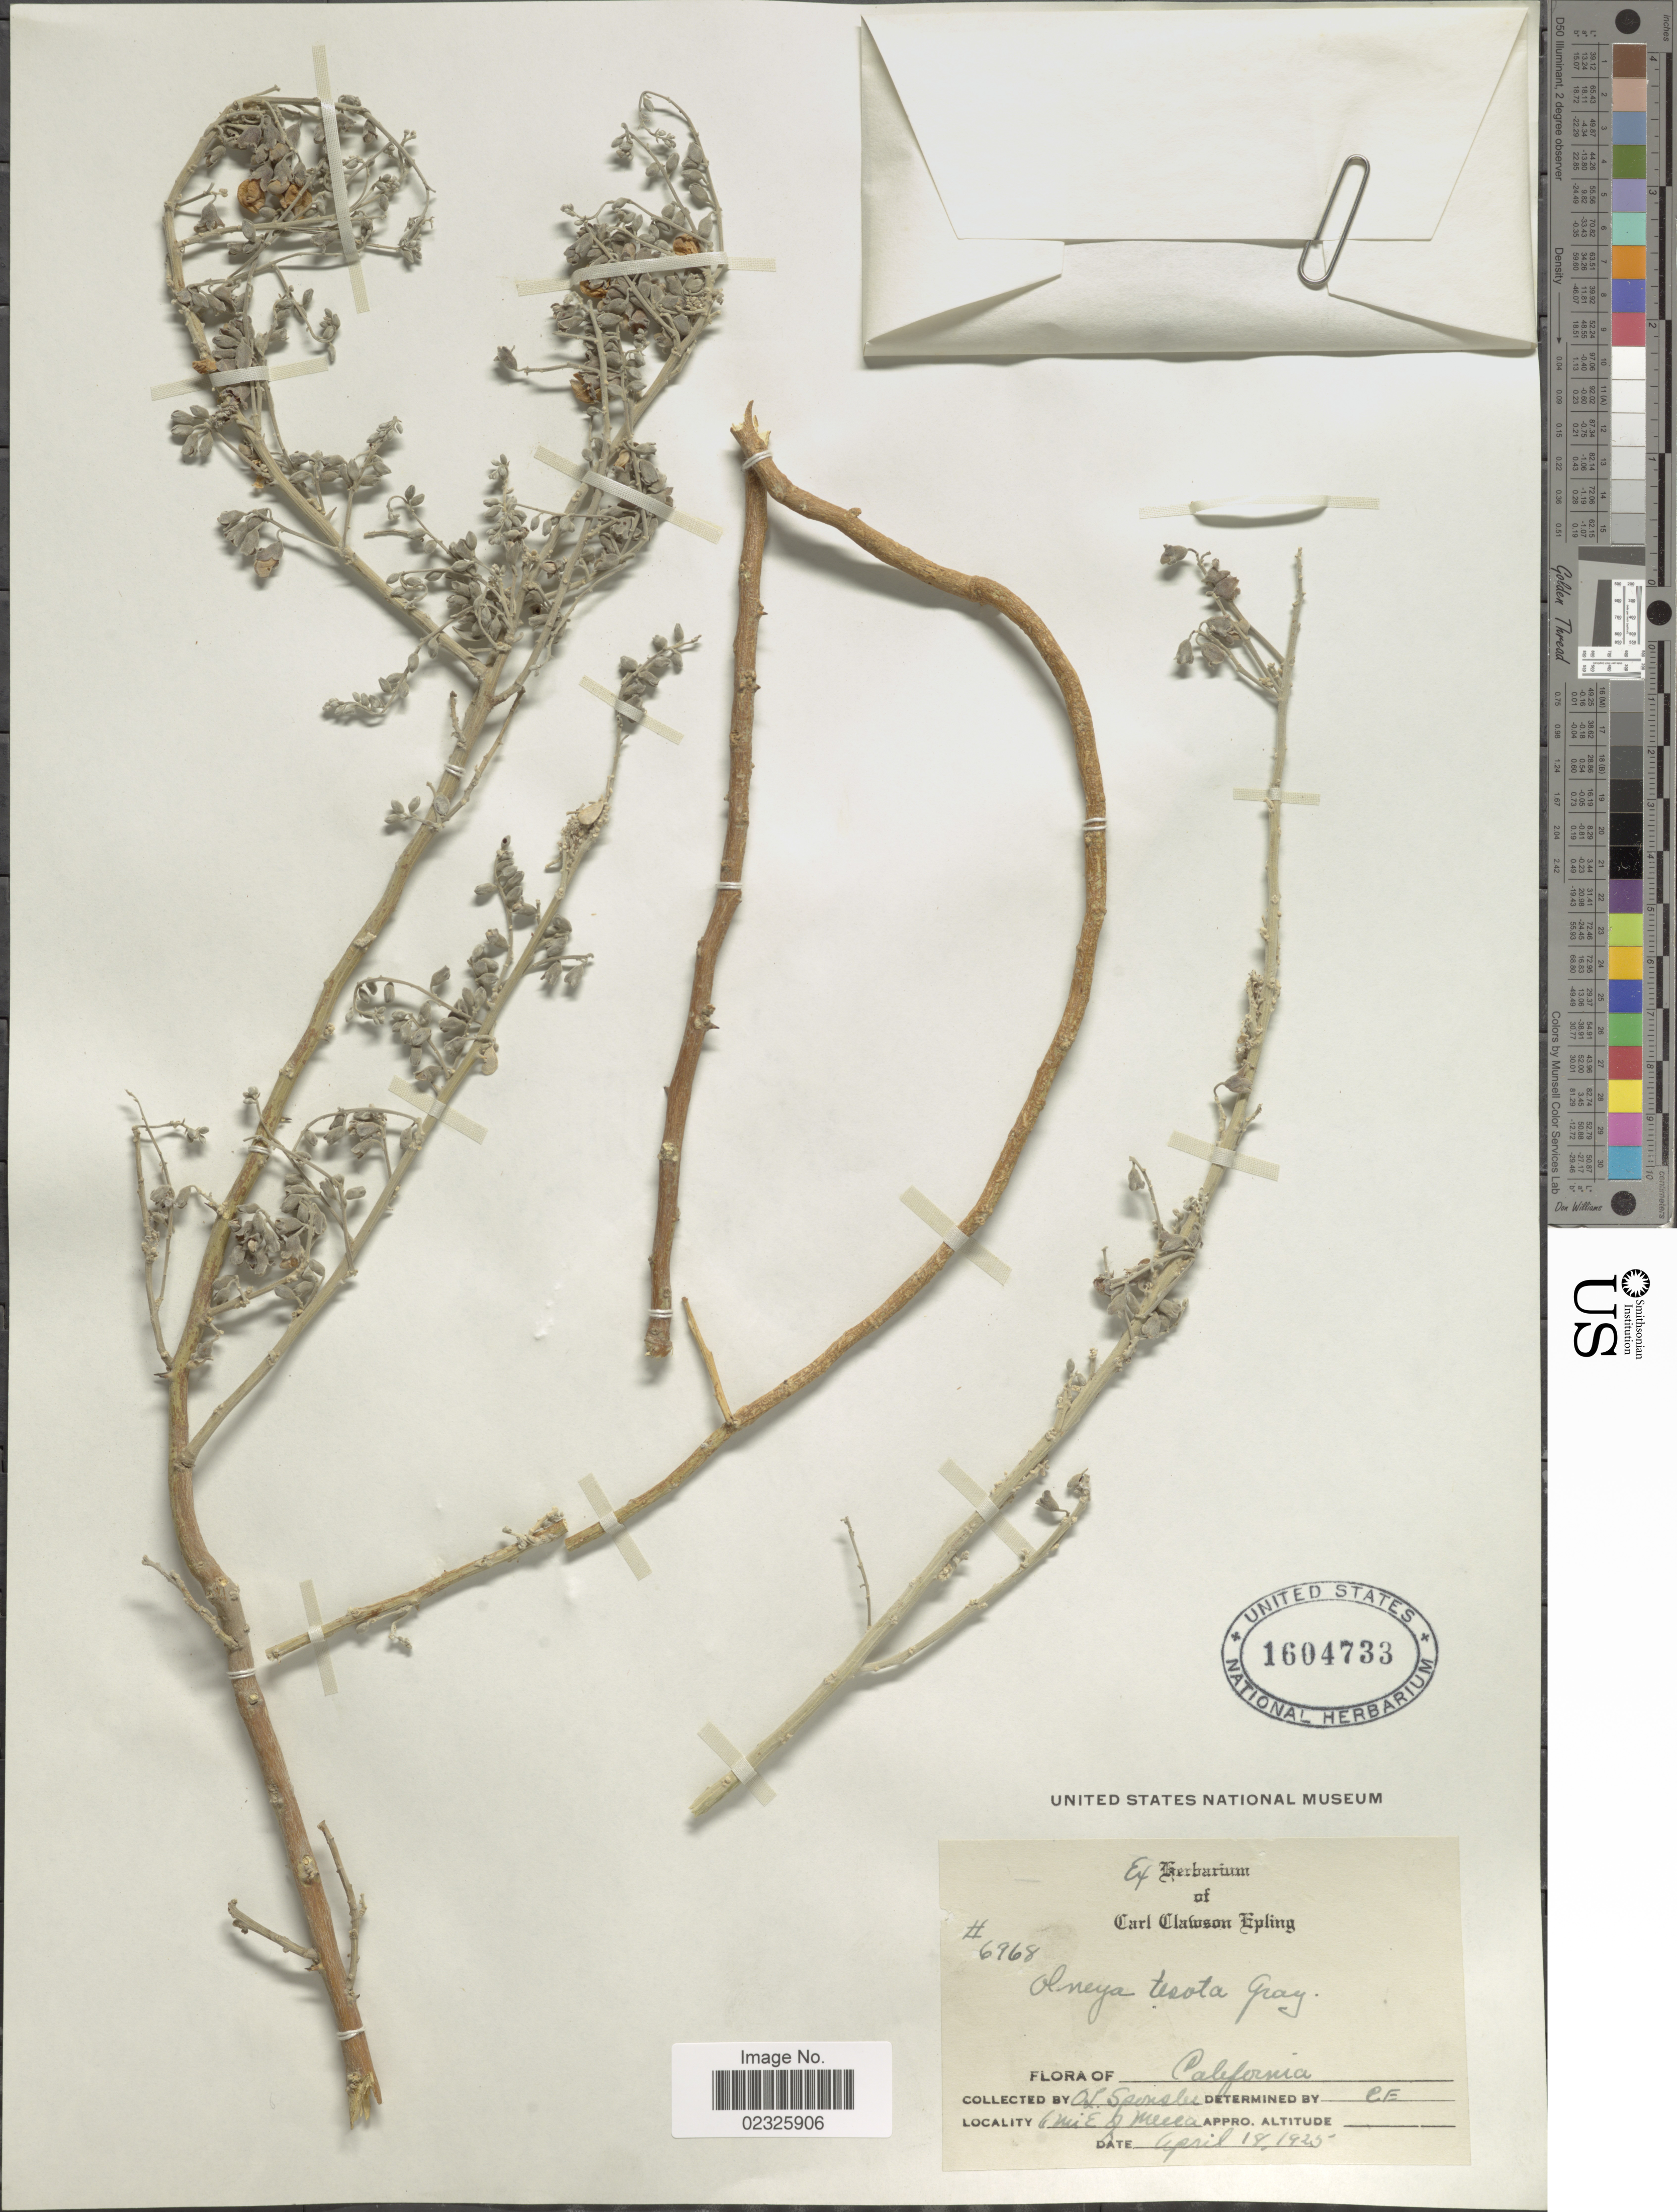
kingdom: Plantae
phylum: Tracheophyta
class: Magnoliopsida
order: Fabales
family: Fabaceae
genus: Olneya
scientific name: Olneya tesota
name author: A. Gray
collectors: O. Sponsler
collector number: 6968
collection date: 1925-04-19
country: United States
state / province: California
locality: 6 mi. E of Mecca.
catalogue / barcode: US 1604733